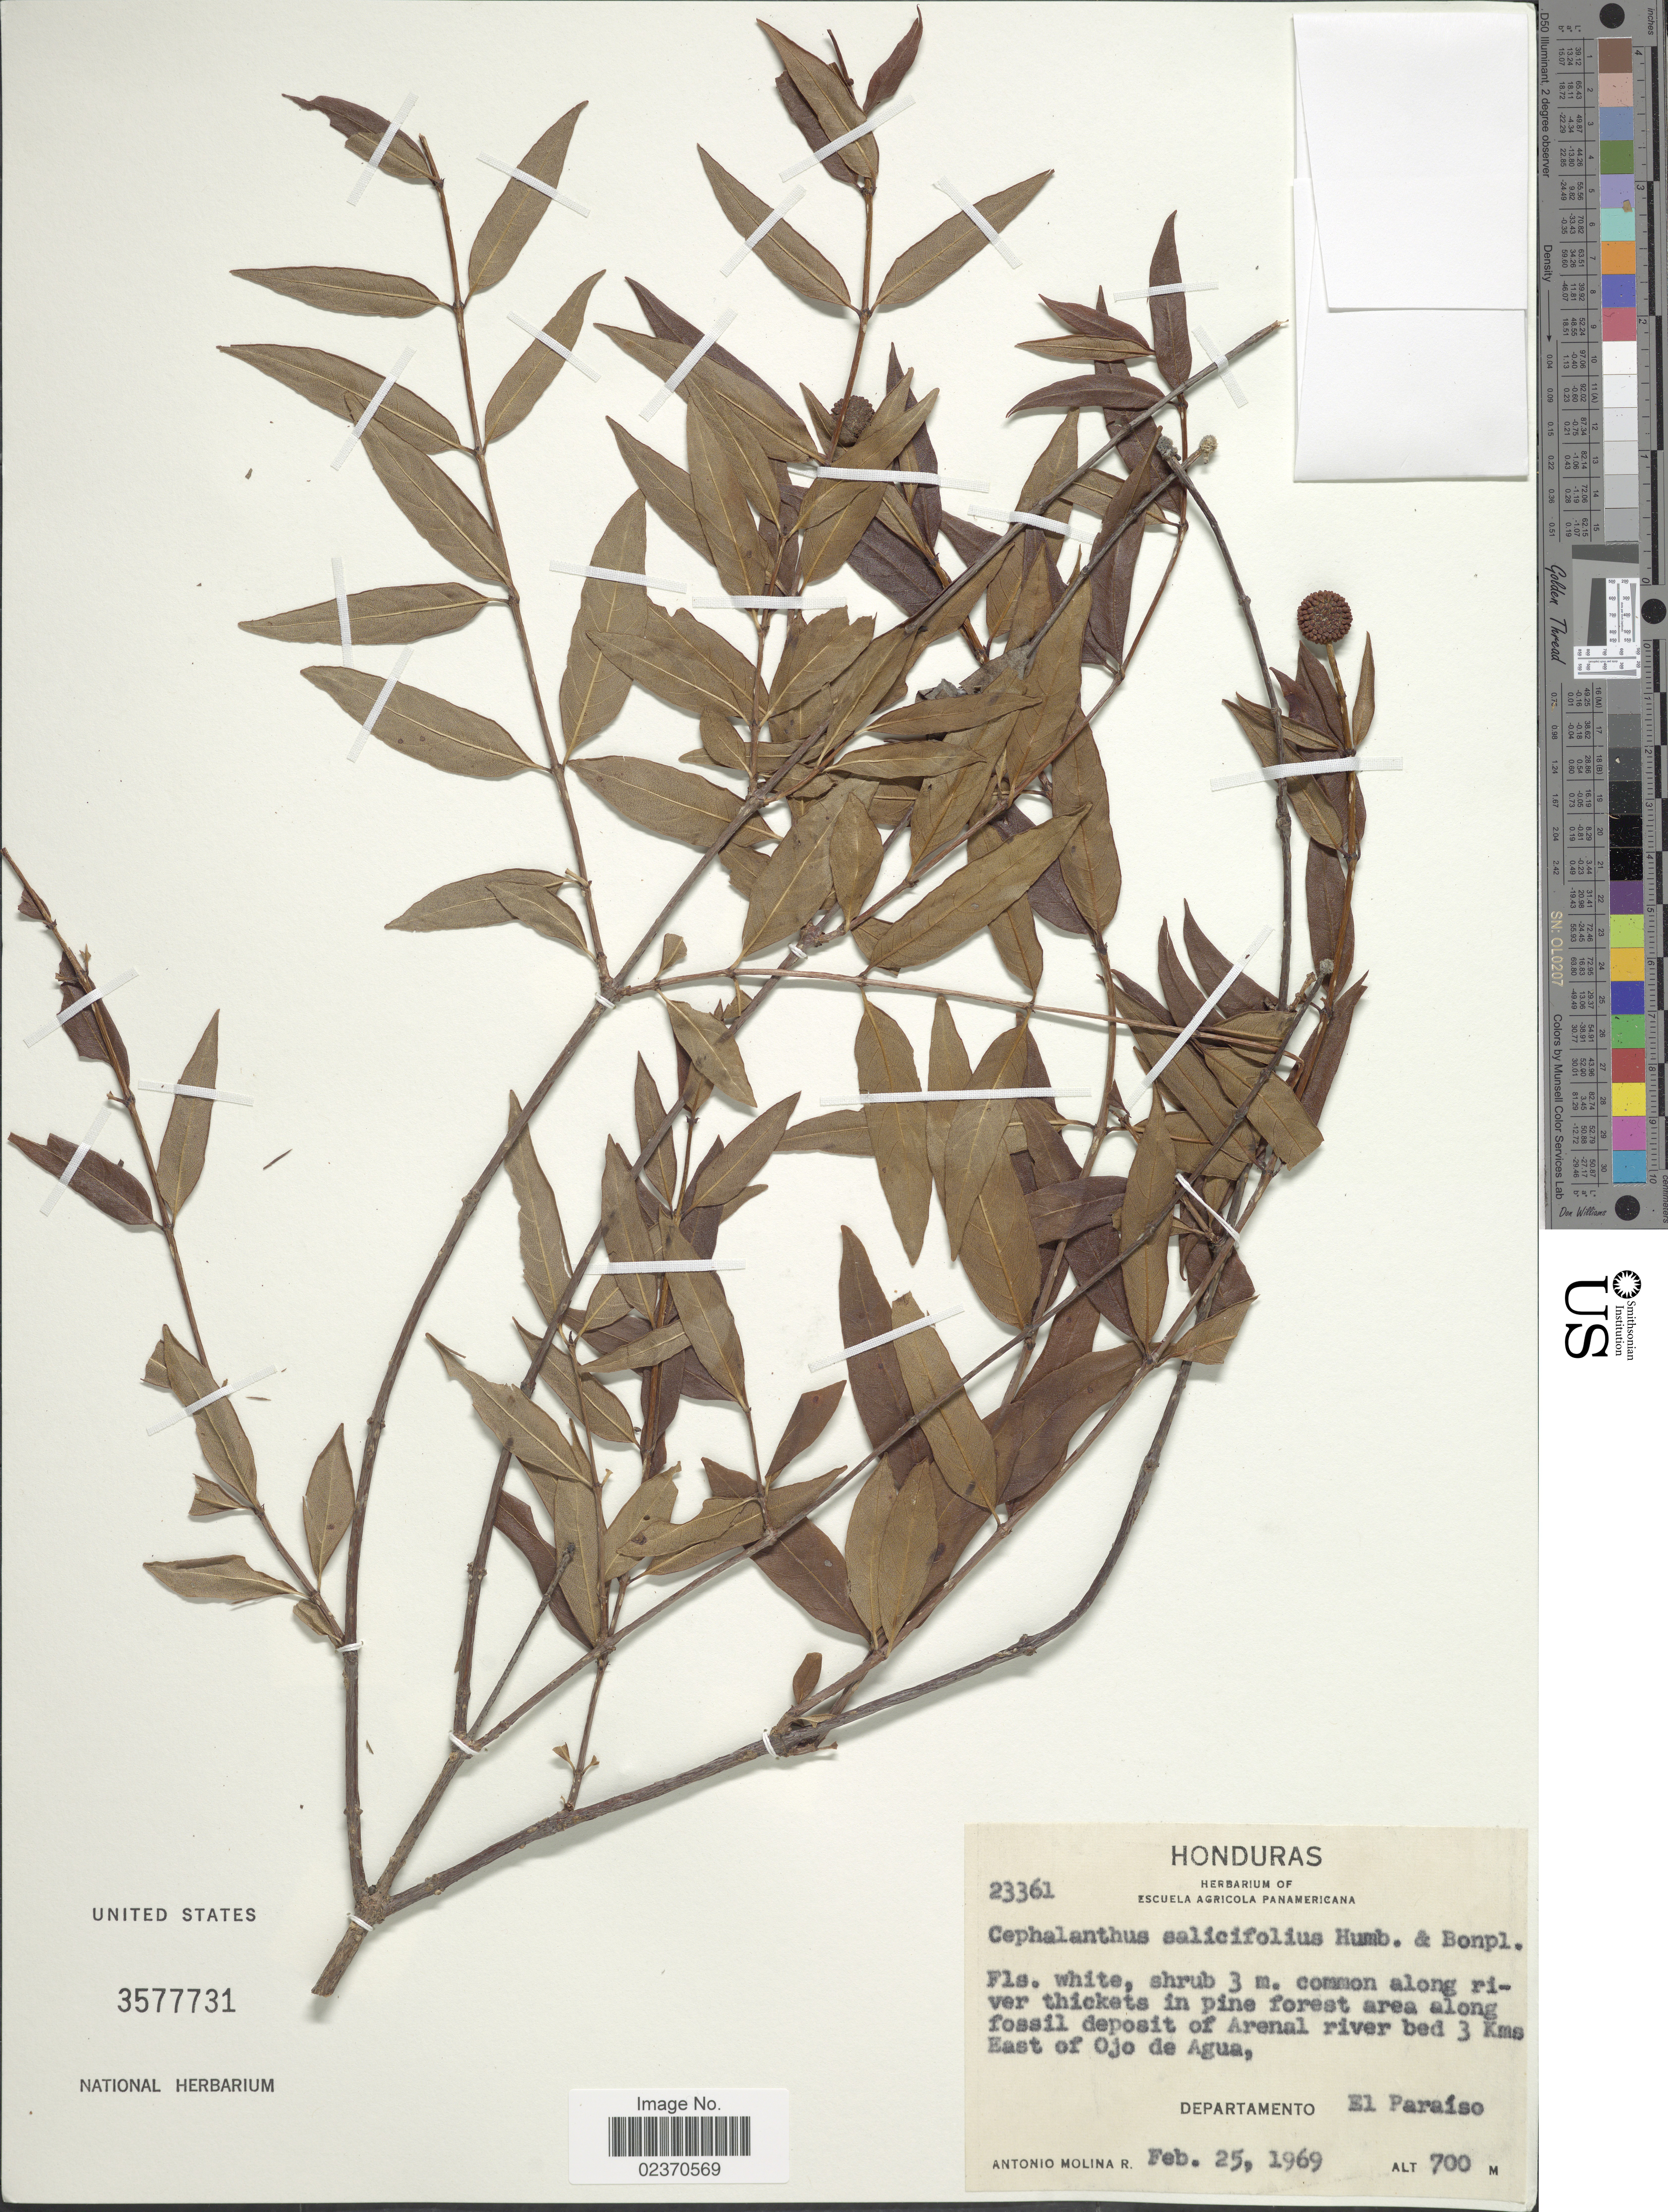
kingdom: Plantae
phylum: Tracheophyta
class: Magnoliopsida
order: Gentianales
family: Rubiaceae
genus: Cephalanthus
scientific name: Cephalanthus salicifolius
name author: Bonpl.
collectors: A. Molina R.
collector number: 23361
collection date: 1969-02-25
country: Honduras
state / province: El Paraíso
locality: Common along river thickets in pine forest area along fossil deposit of arenal river bed 3 Kms East of Ojo de Agua, Departamento El Paraiso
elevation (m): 700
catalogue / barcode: US 3577731